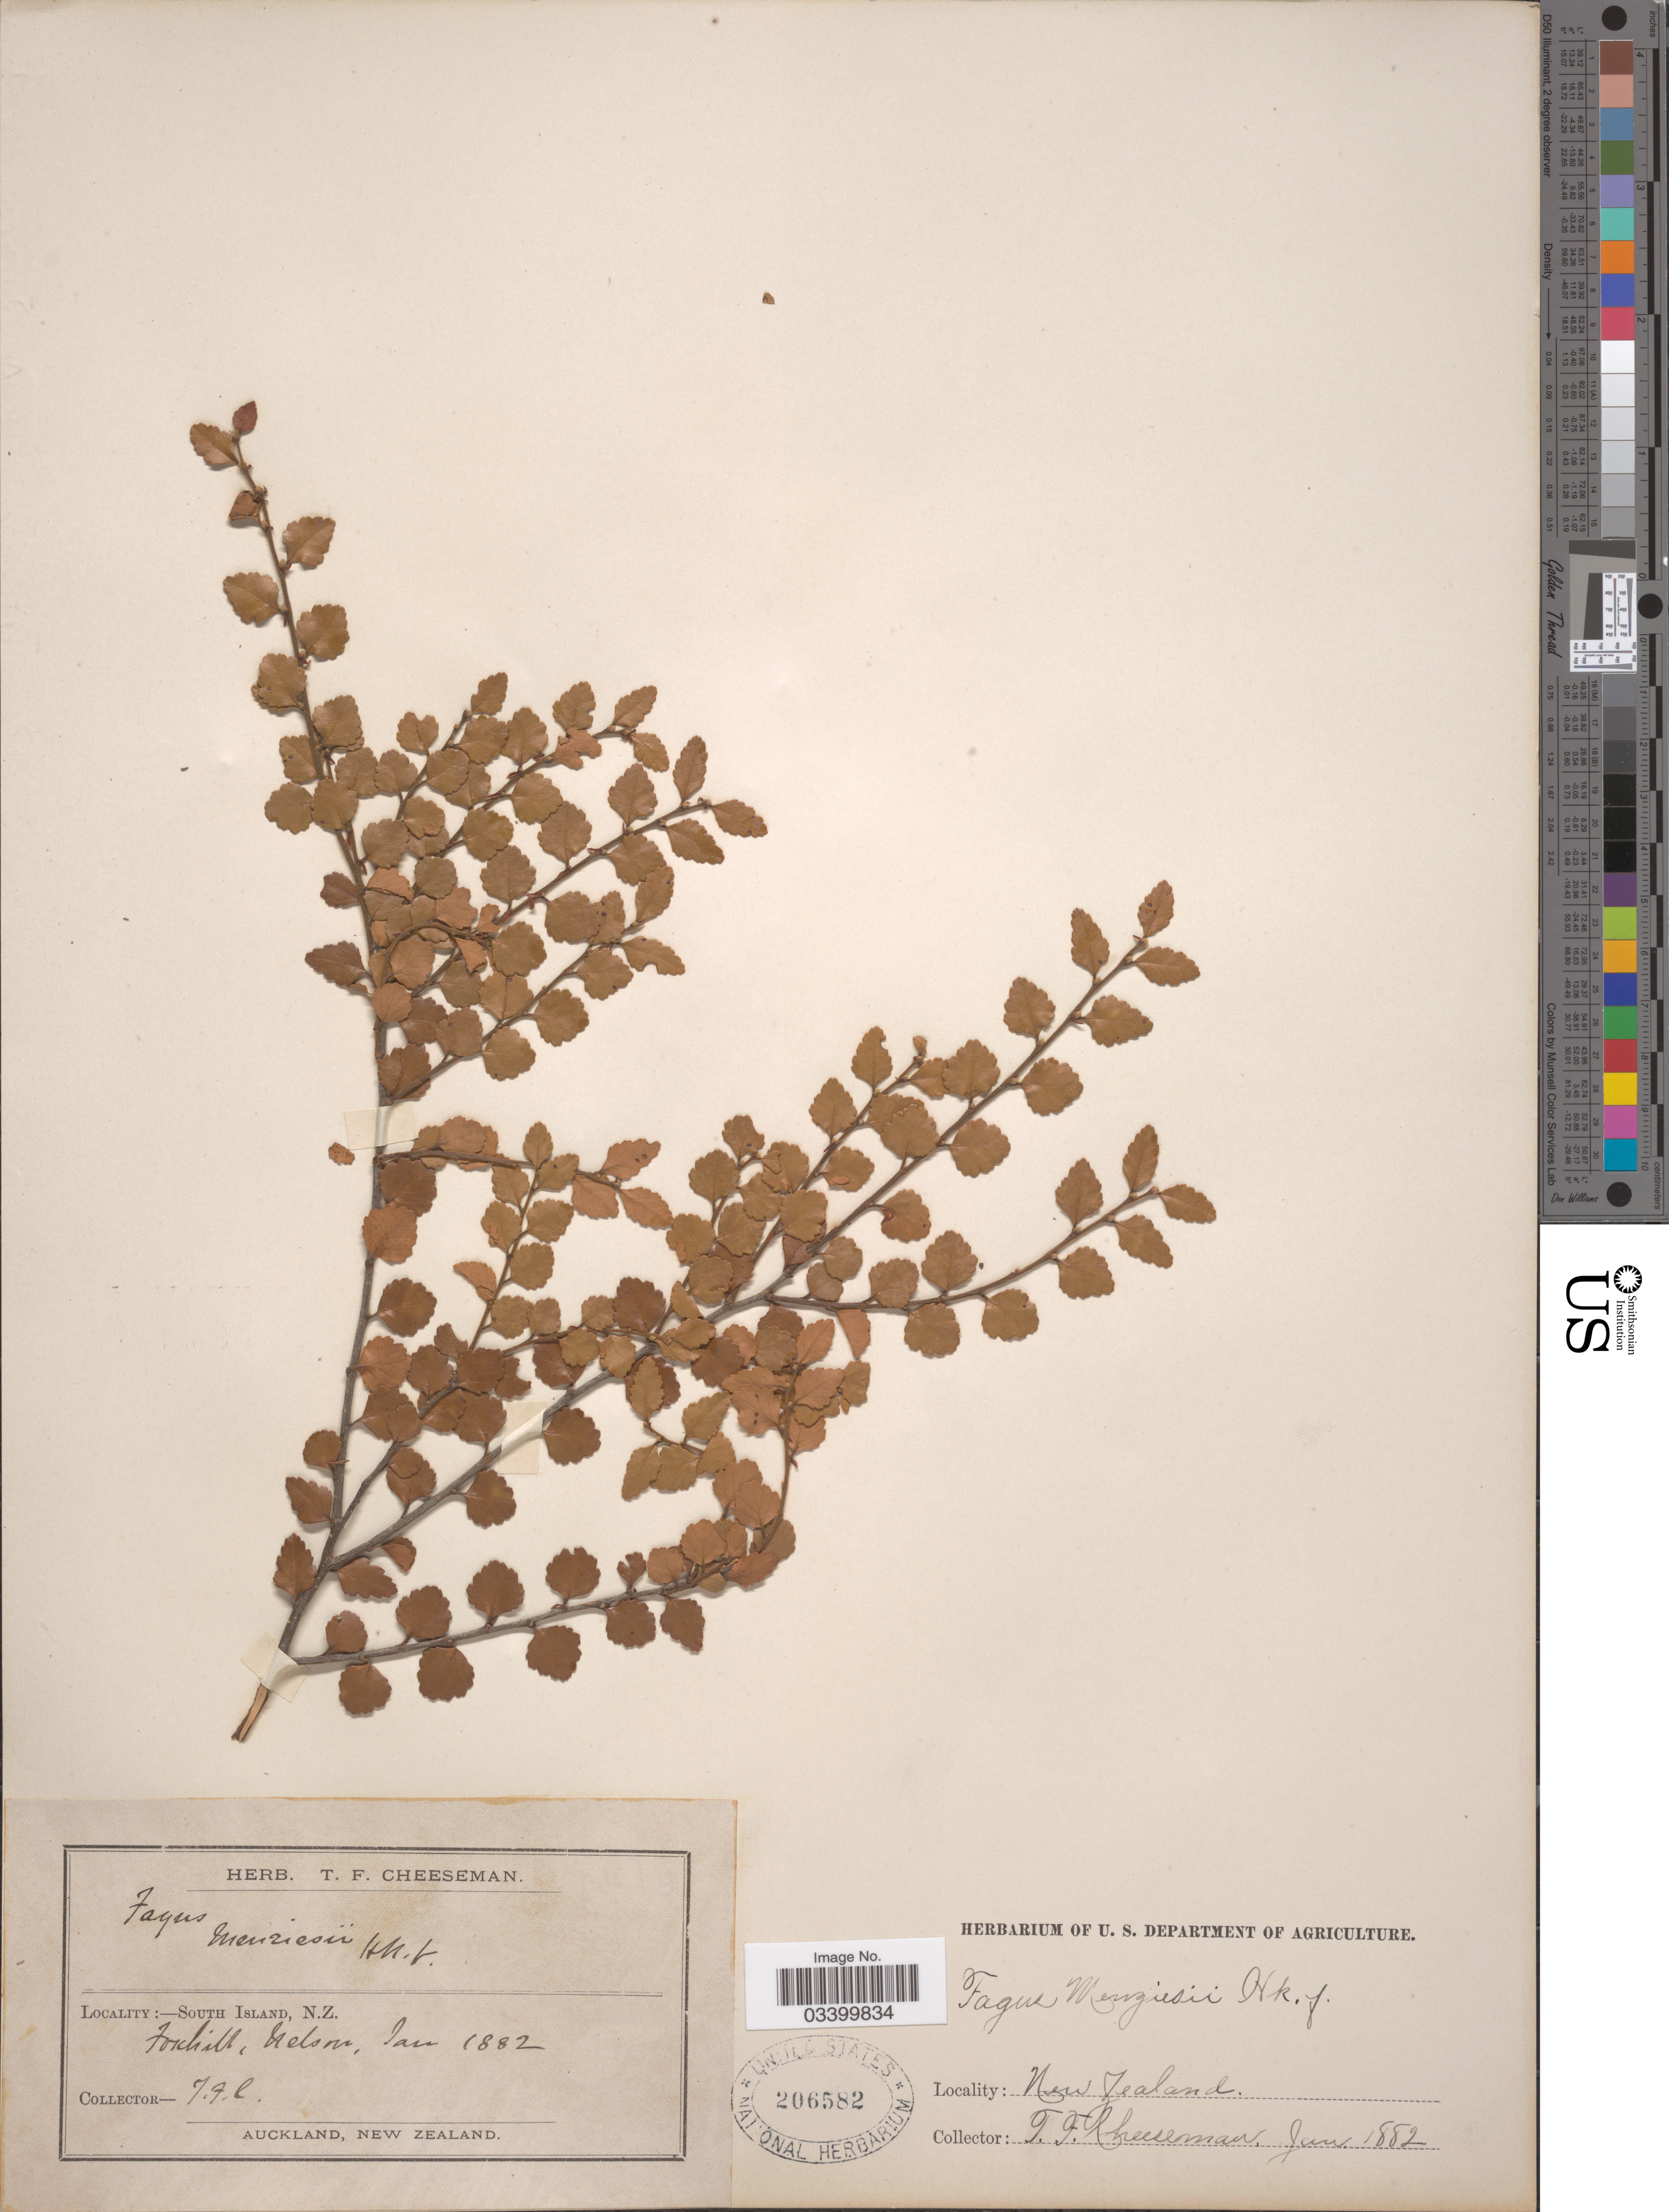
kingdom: Plantae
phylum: Tracheophyta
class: Magnoliopsida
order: Fagales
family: Nothofagaceae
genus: Nothofagus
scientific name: Nothofagus menziesii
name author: (Hook. f.) Oerst.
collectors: T. F. Cheeseman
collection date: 1882-01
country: New Zealand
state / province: Nelson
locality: South Island. Foxhill.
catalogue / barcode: US 206582